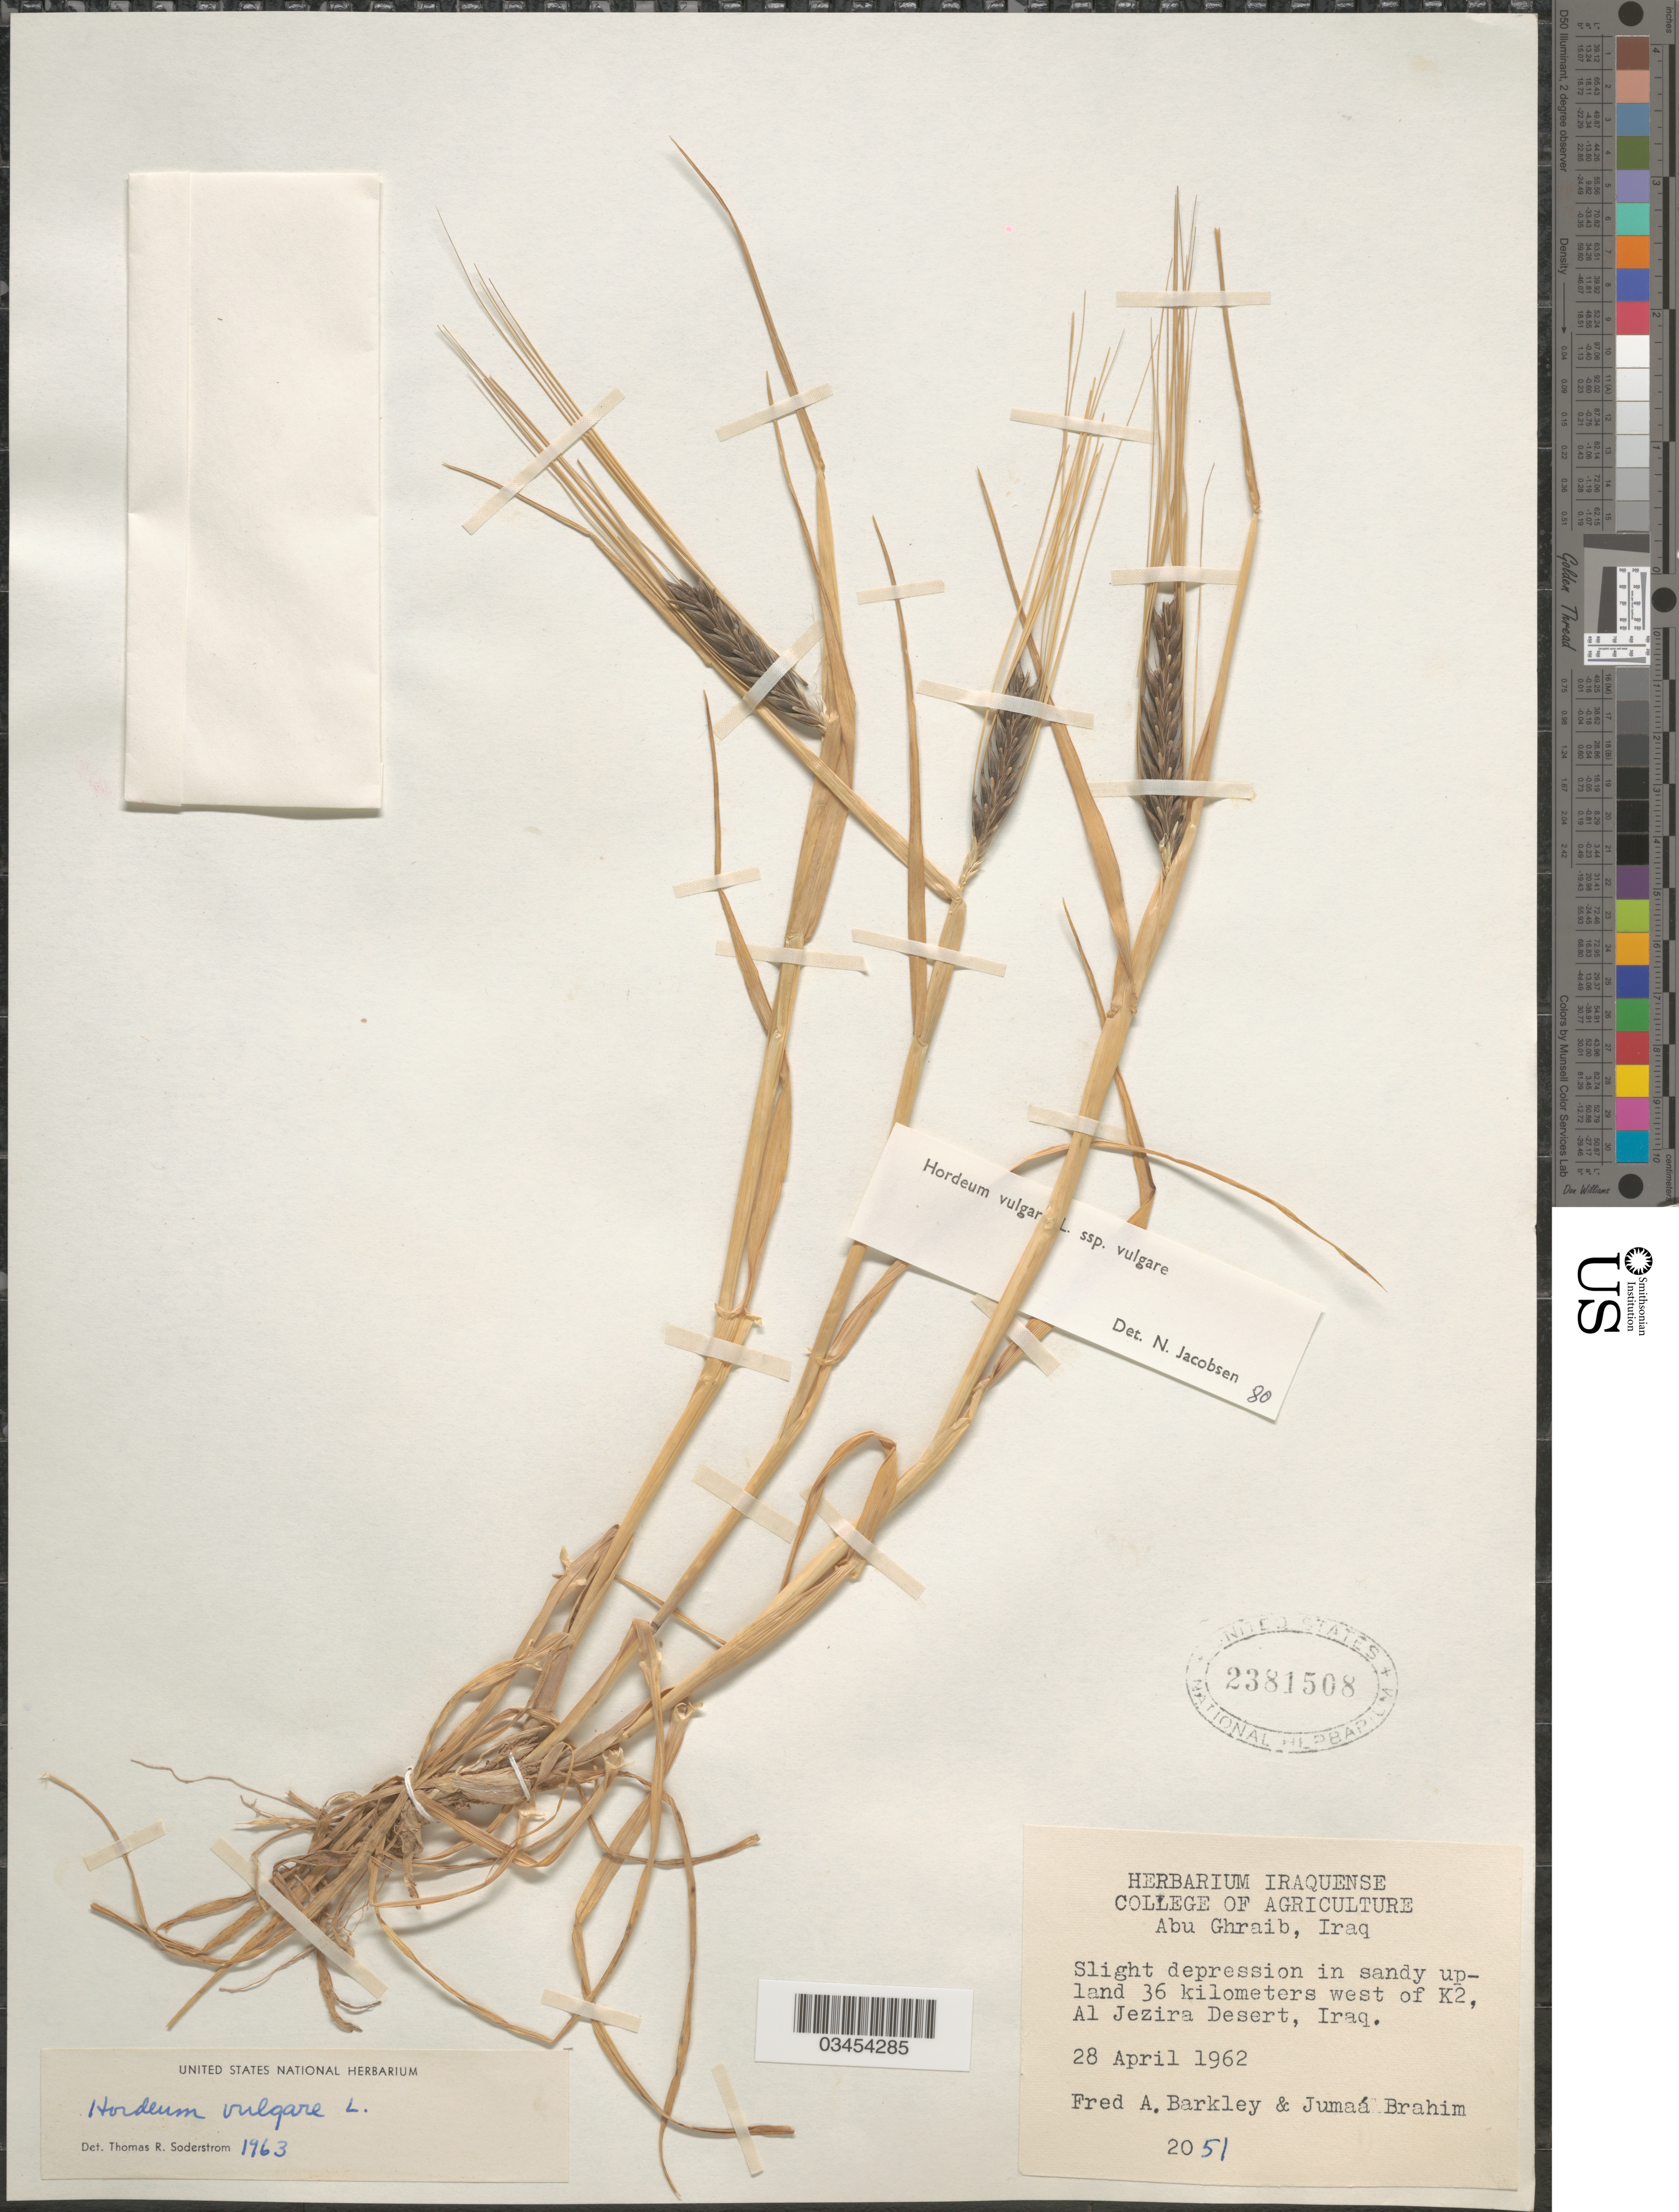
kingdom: Plantae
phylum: Tracheophyta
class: Liliopsida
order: Poales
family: Poaceae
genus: Hordeum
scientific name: Hordeum vulgare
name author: L.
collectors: F. A. Barkley & Brahim M., J.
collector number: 2051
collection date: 1962-04-28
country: Iraq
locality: Abu Ghraib. Slight depression in sandy upland 36 kilometers west of K2, Al Jezira Desert.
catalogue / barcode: US 2381508